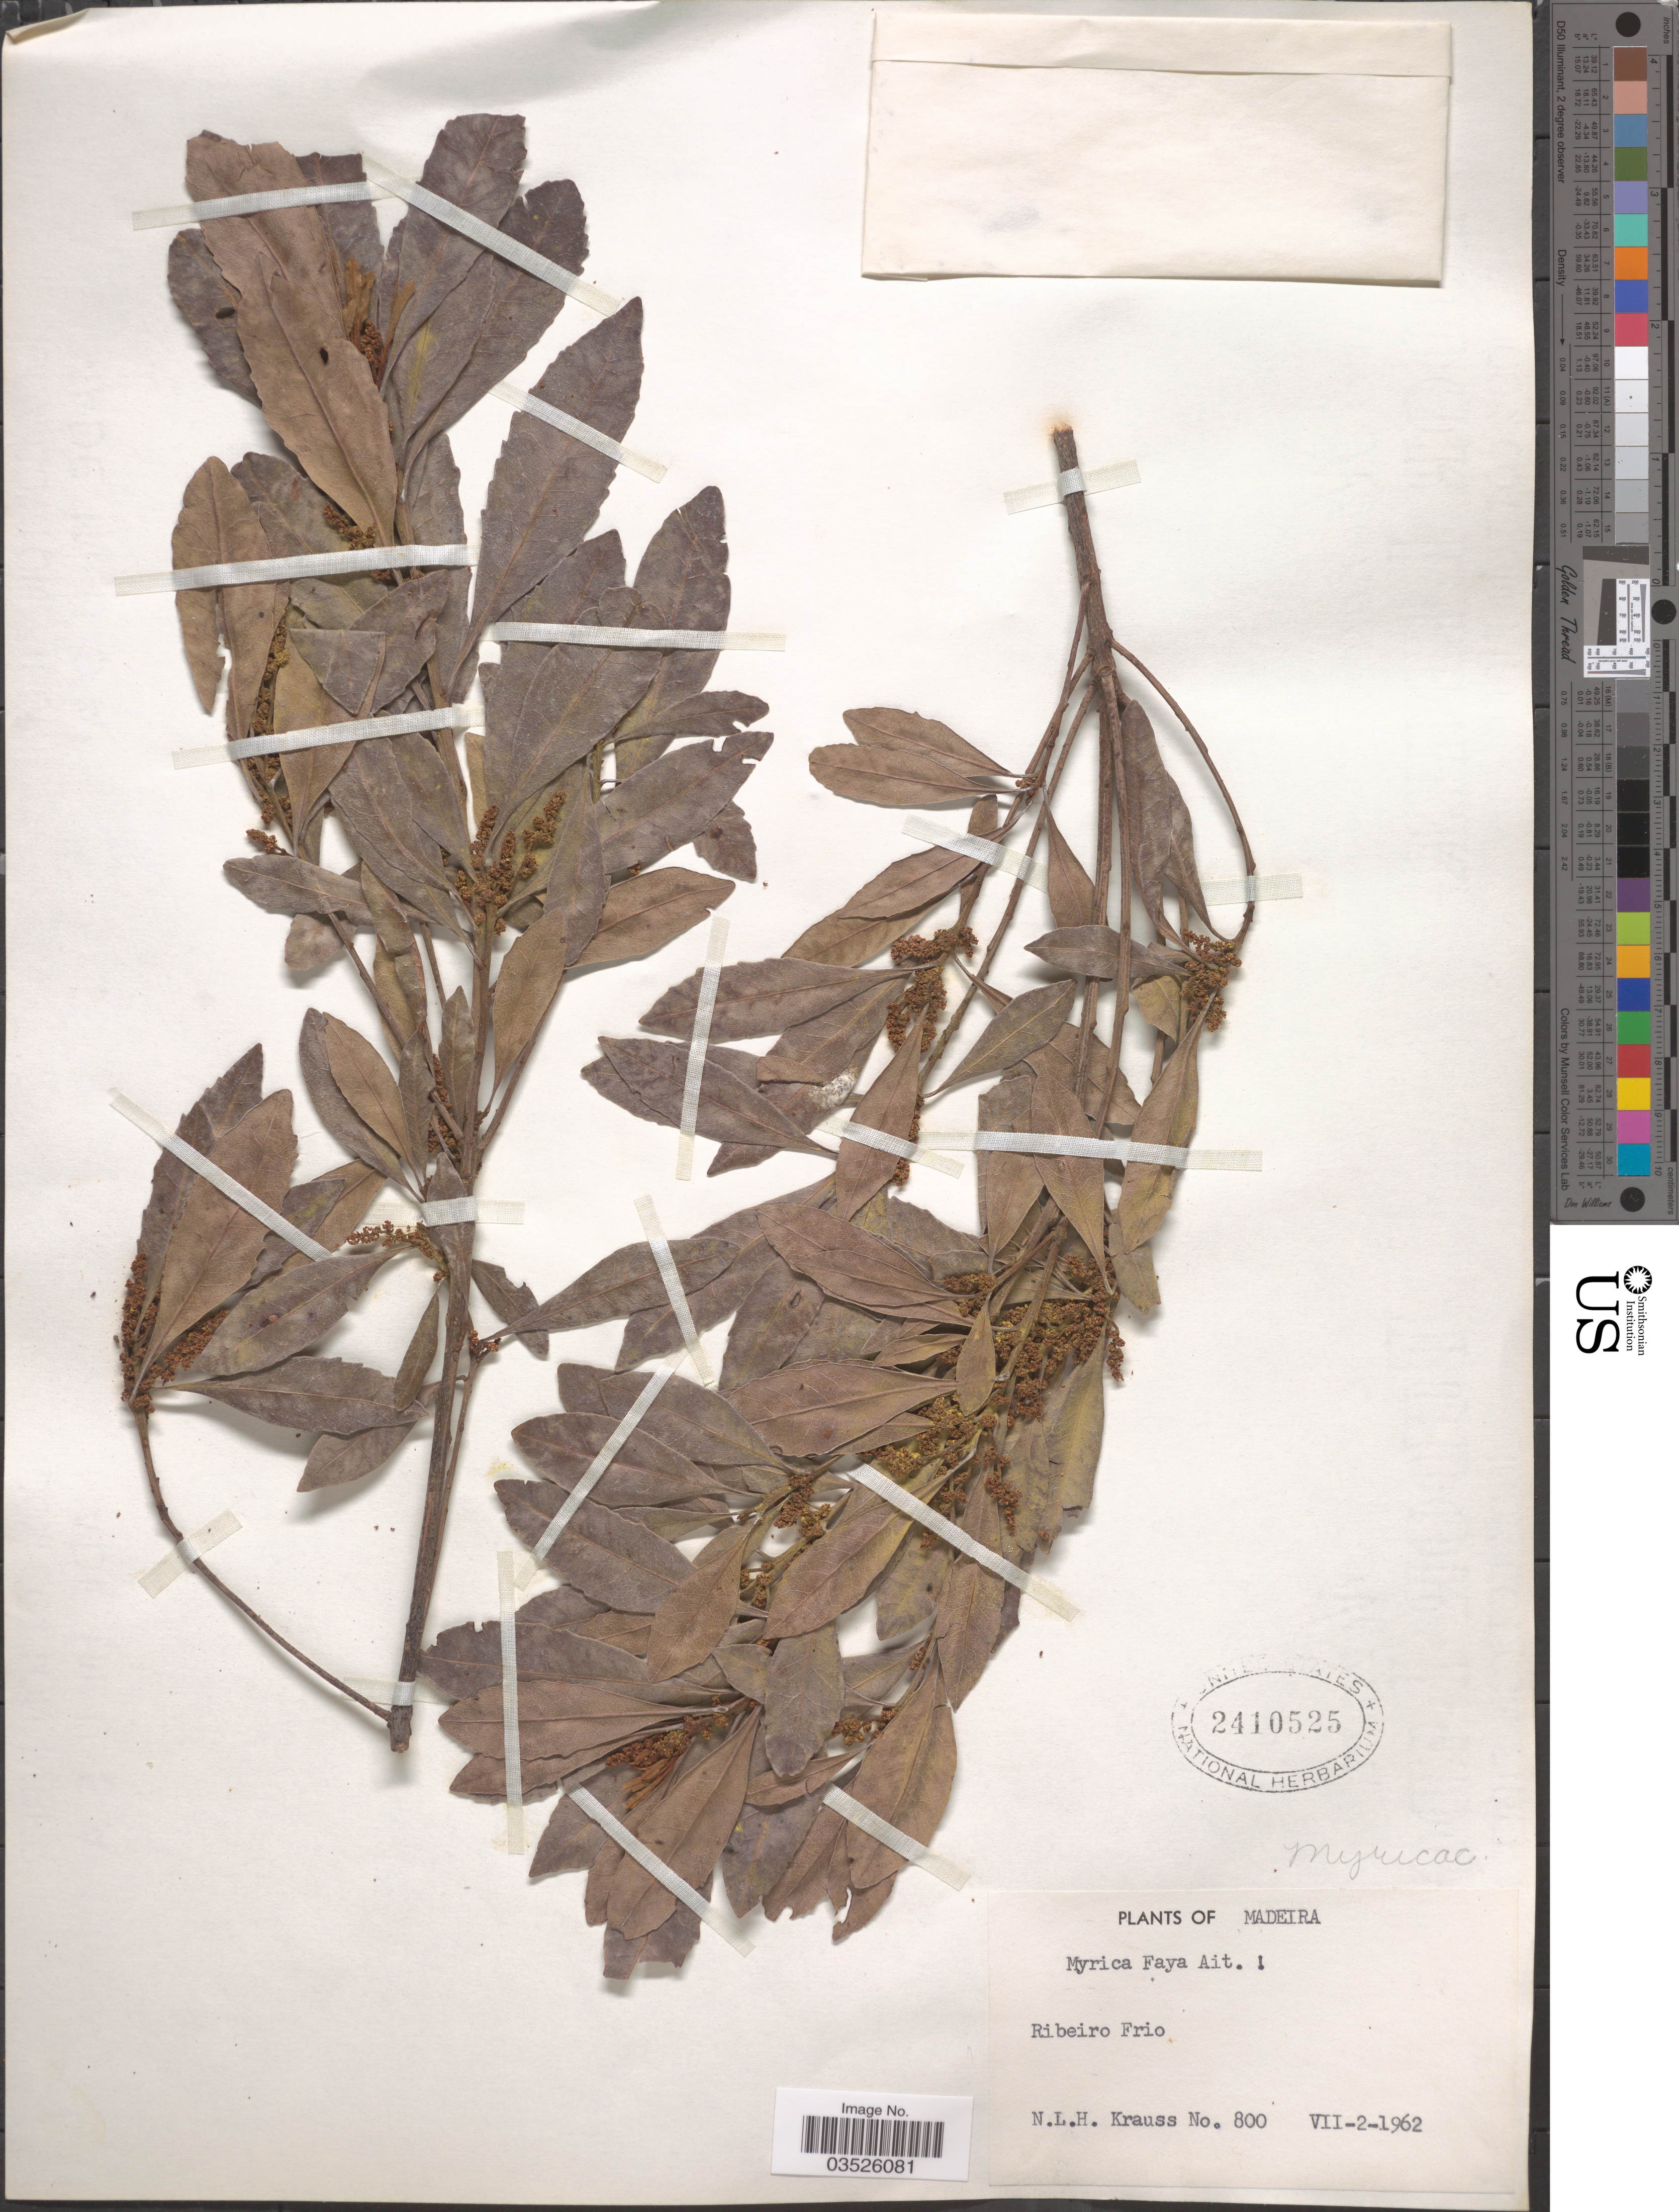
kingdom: Plantae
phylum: Tracheophyta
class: Magnoliopsida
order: Fagales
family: Myricaceae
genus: Morella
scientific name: Morella faya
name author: (Aiton) Wilbur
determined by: Strong, Mark T., (BOT), Smithsonian Institution - National Museum of Natural History (UNITED STATES)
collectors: N. Krauss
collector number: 800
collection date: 1962-07-02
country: Portugal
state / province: Madeira (Aut. Reg.)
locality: Ribeiro Frio.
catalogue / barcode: US 2410525